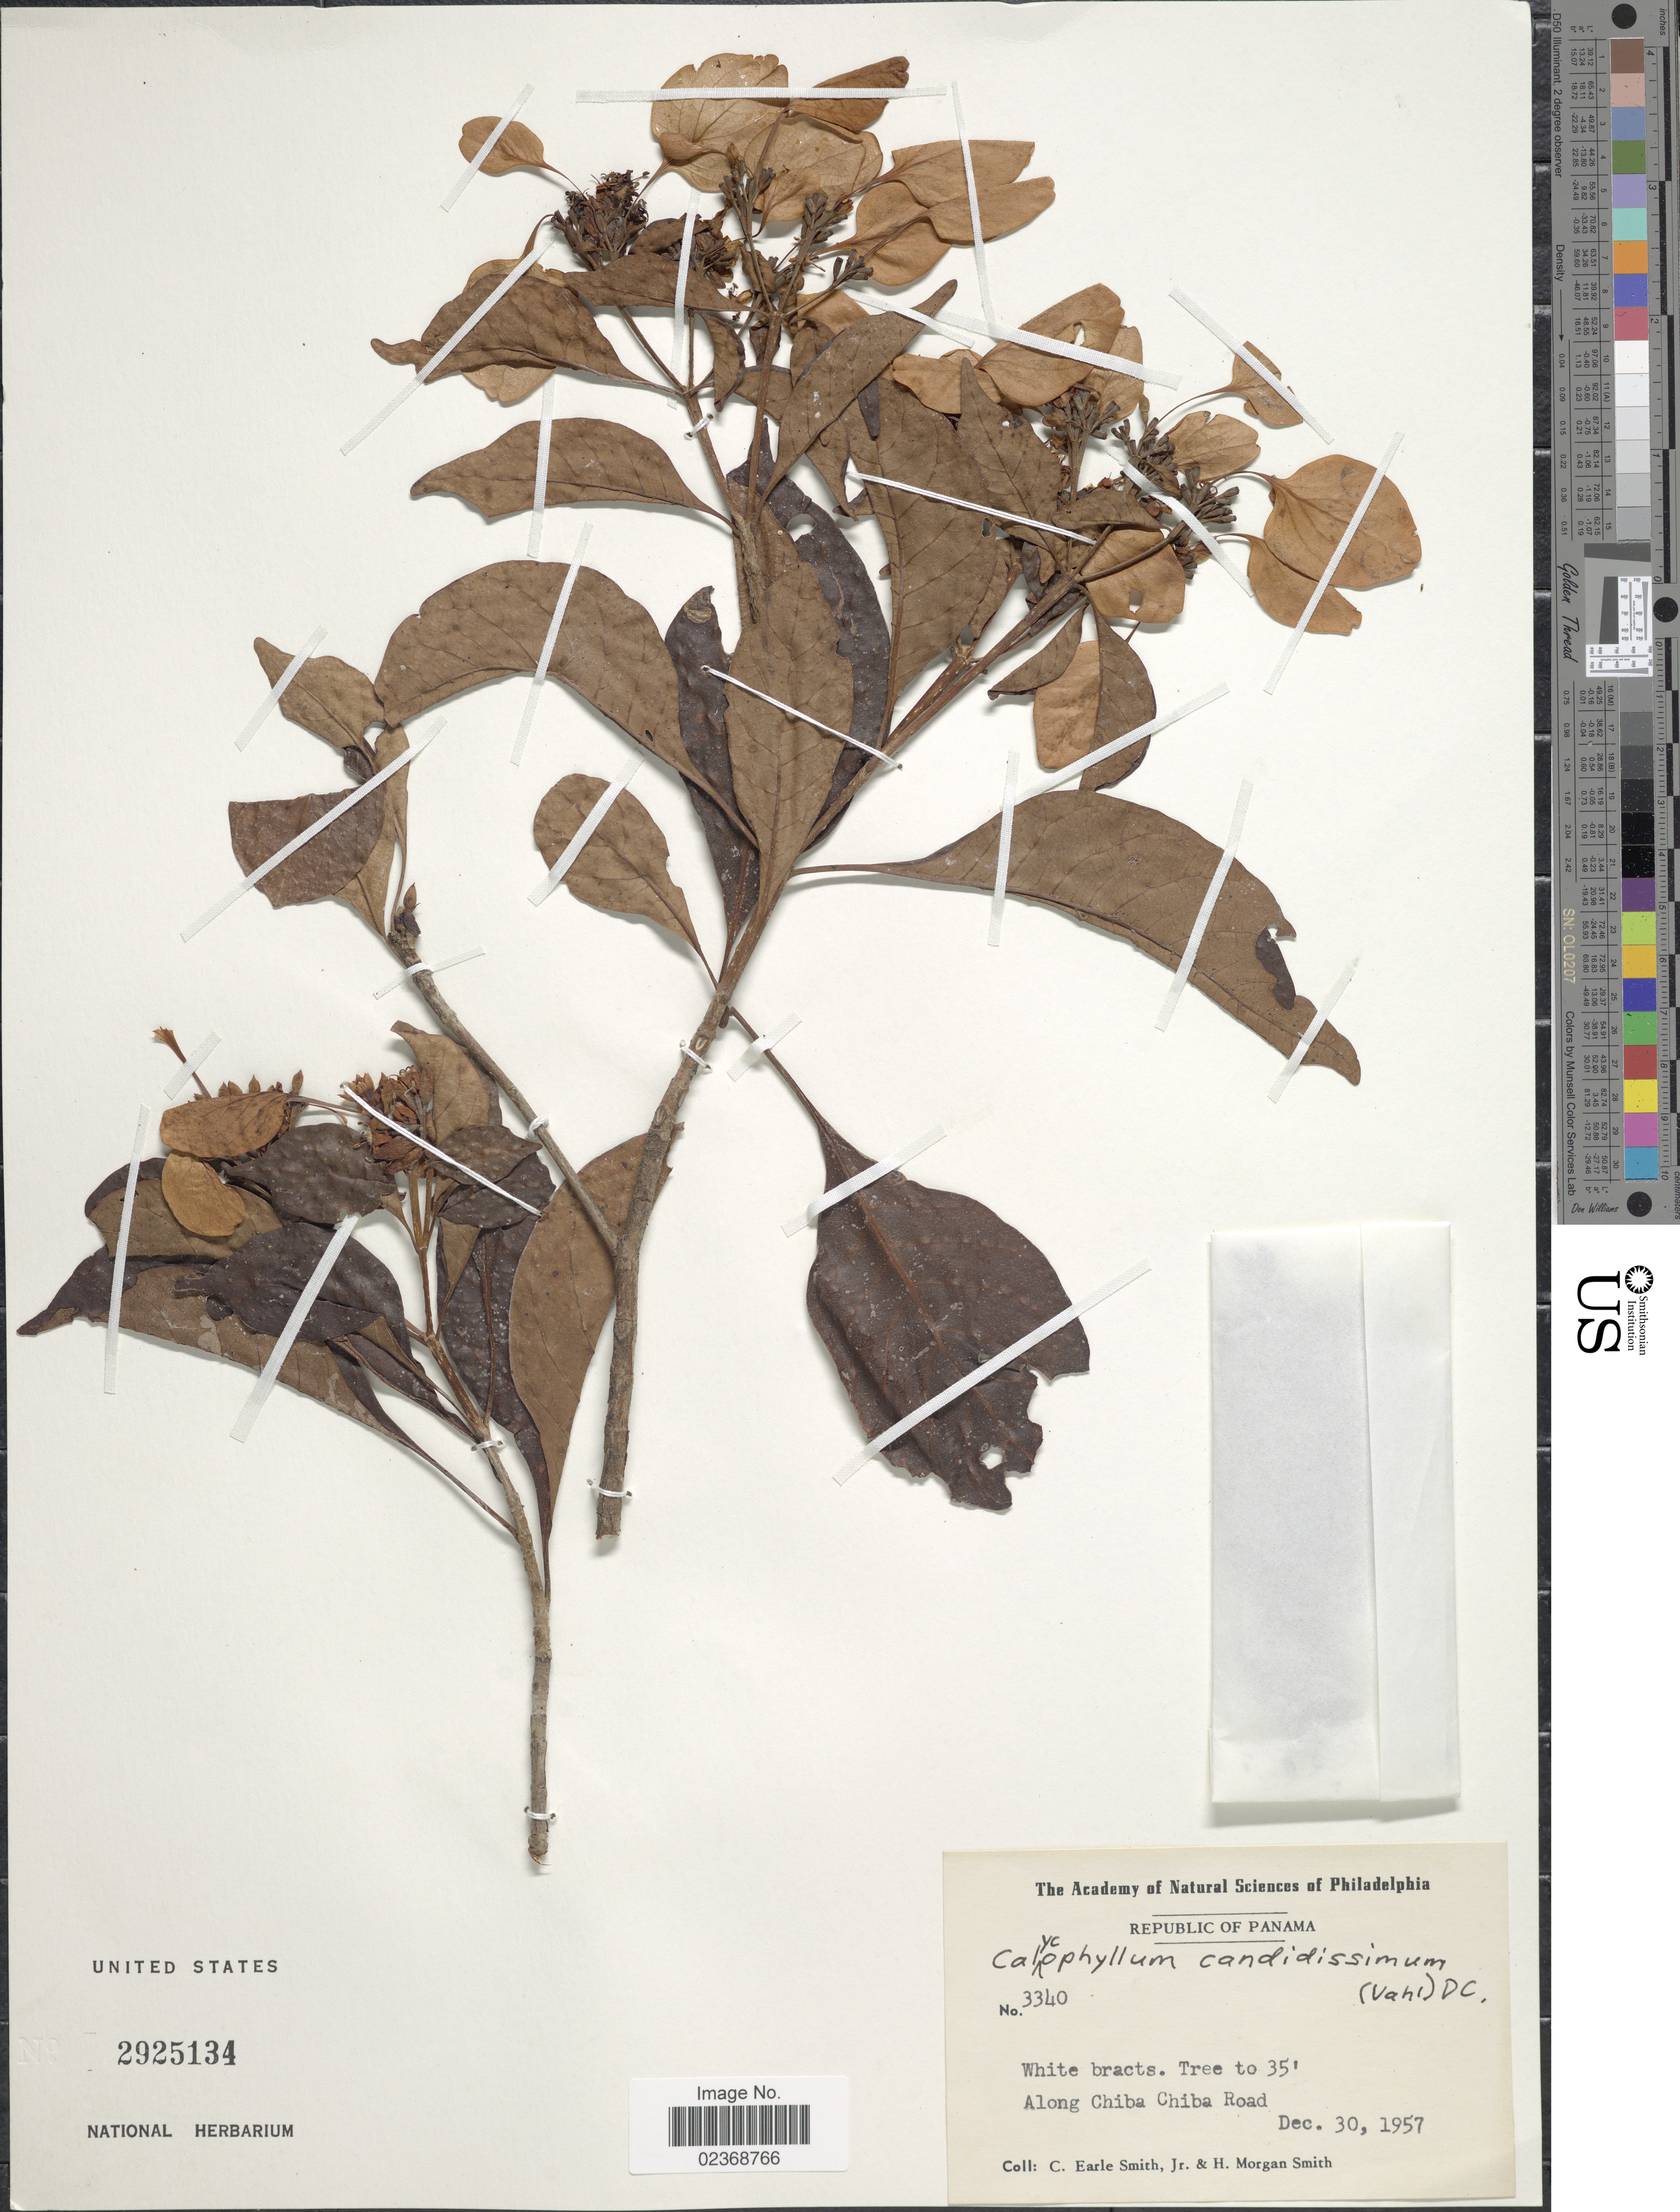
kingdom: Plantae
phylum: Tracheophyta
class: Magnoliopsida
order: Gentianales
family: Rubiaceae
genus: Calycophyllum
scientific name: Calycophyllum candidissimum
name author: (Vahl) DC.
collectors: C. E. Smith Jr. & H. M. Smith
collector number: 3340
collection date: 1957-12-30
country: Panama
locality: Along Chiba Chiba Road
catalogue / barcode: US 2925134